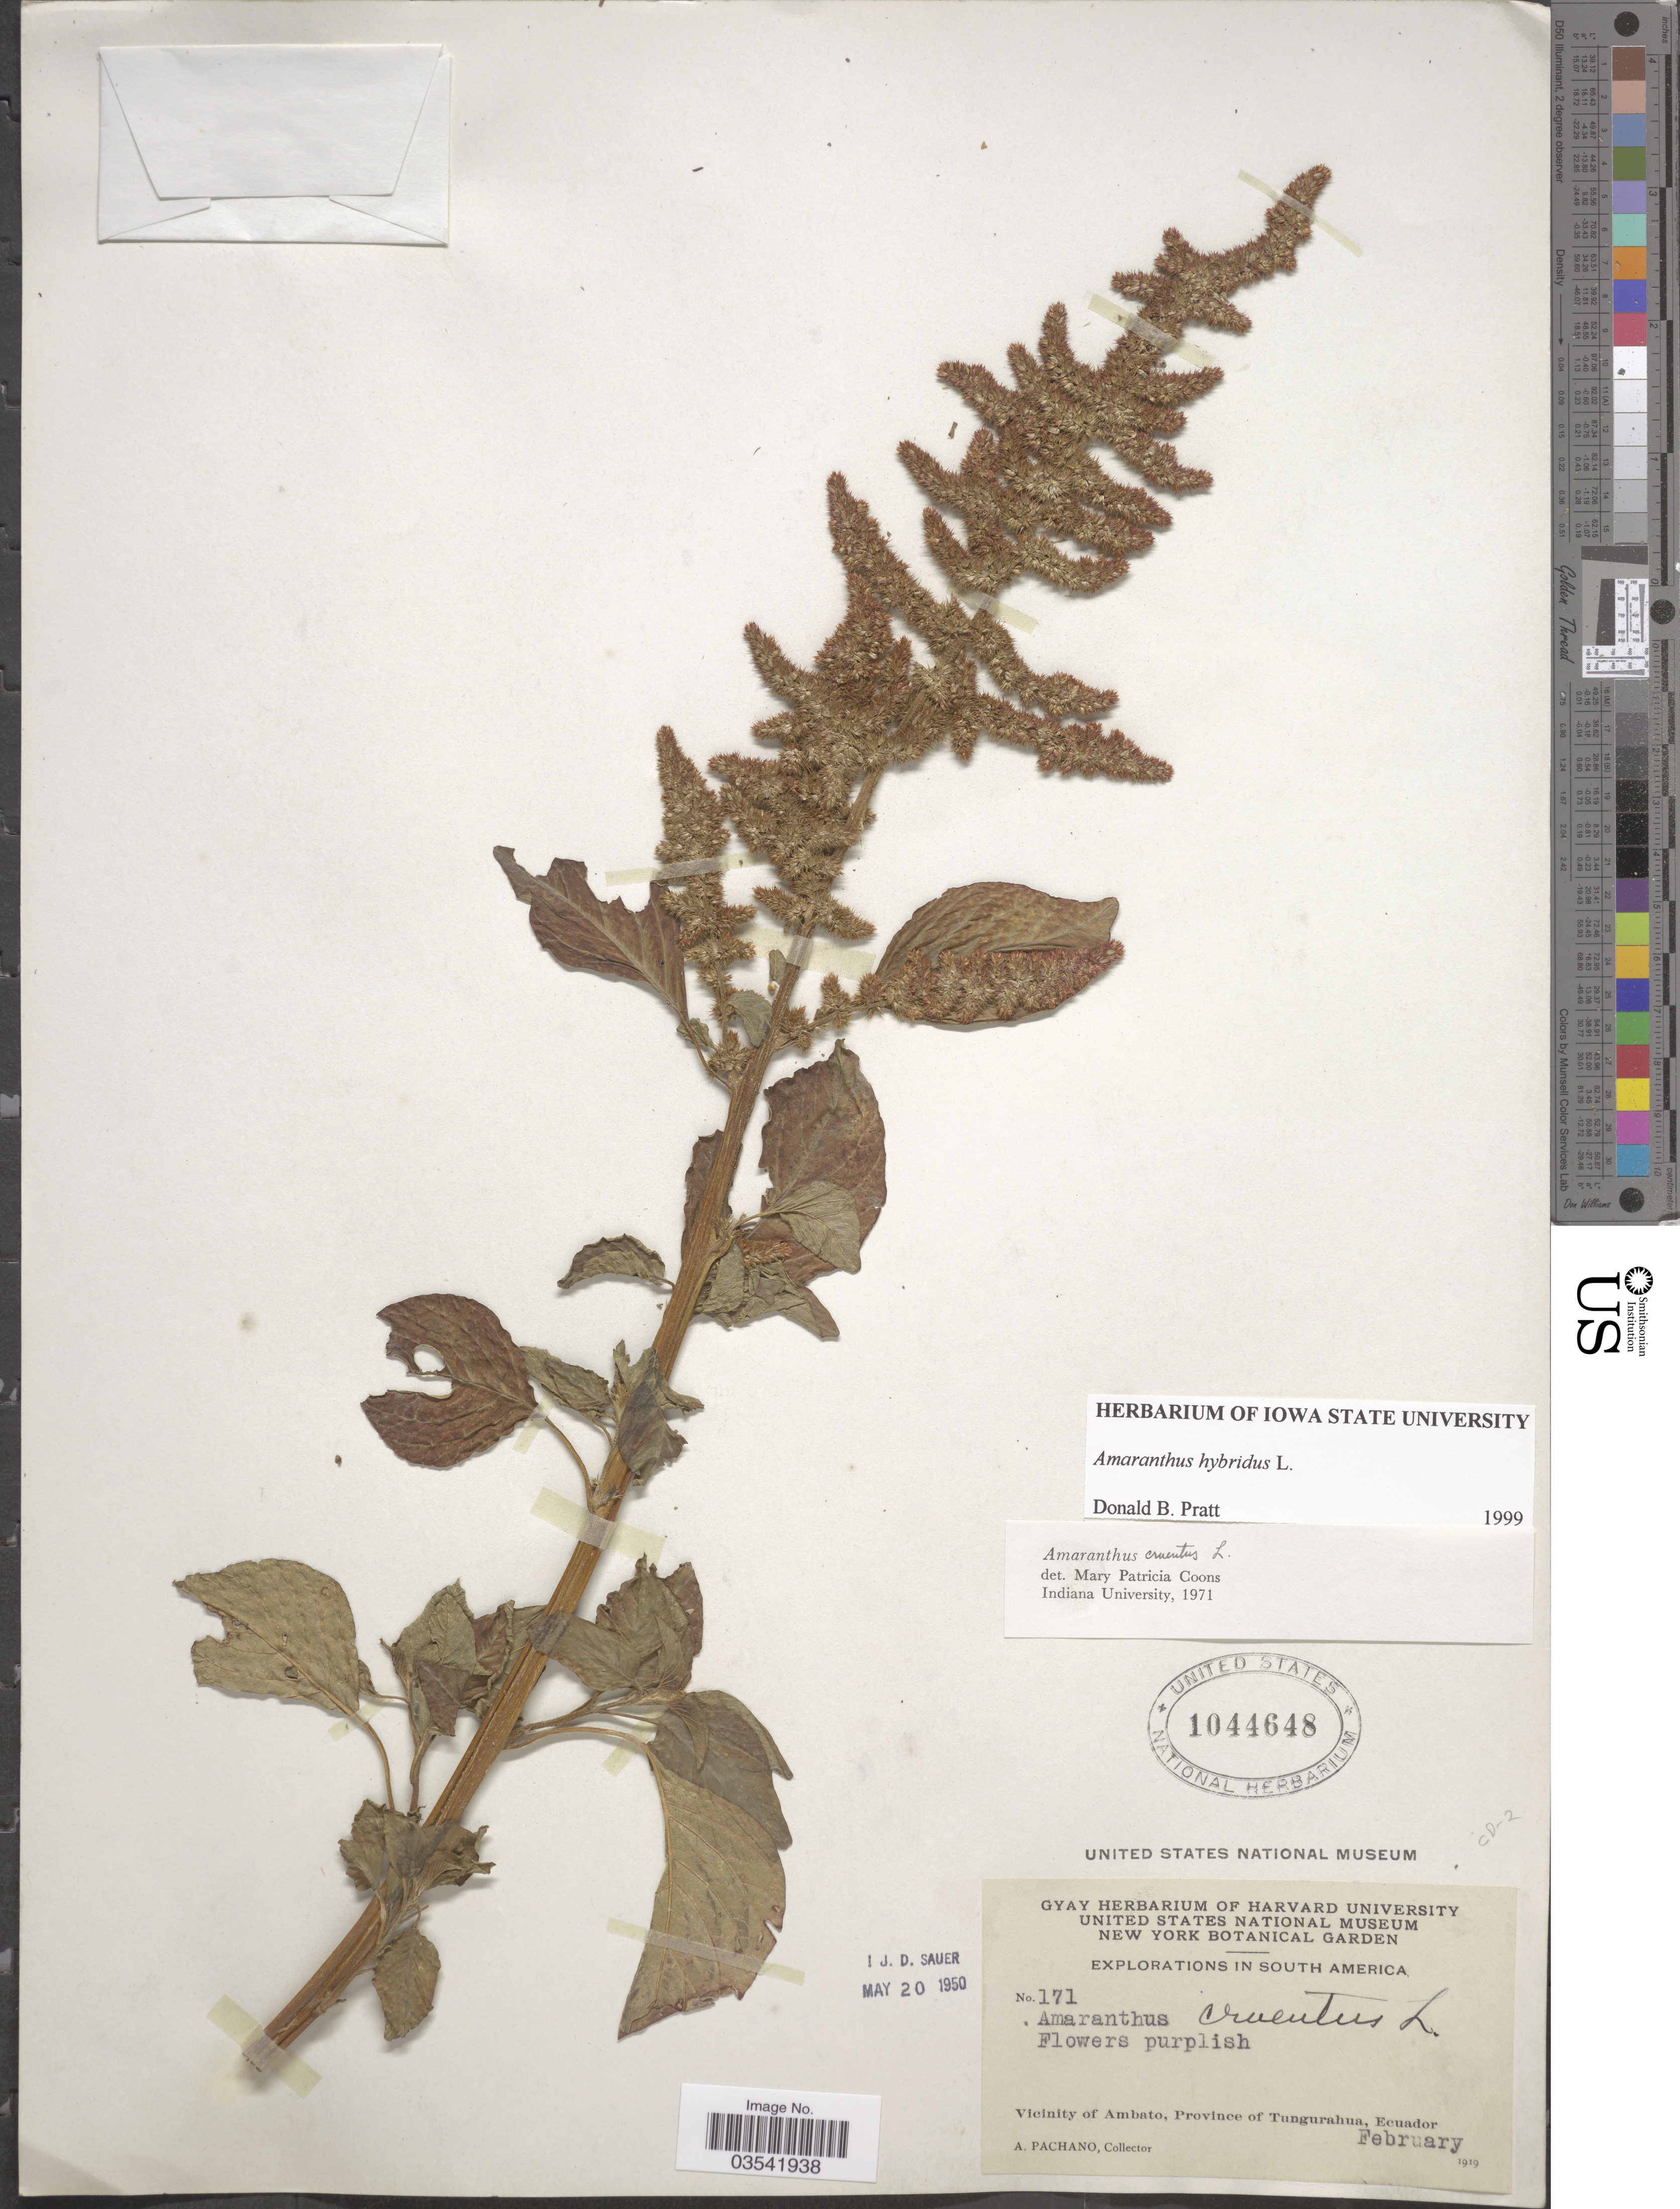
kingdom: Plantae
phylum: Tracheophyta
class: Magnoliopsida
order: Caryophyllales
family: Amaranthaceae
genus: Amaranthus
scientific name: Amaranthus hybridus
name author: L.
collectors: A. Pachano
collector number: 171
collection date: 1919-02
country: Ecuador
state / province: Tungurahua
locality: Vicinity of Ambato.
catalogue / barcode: US 1044648